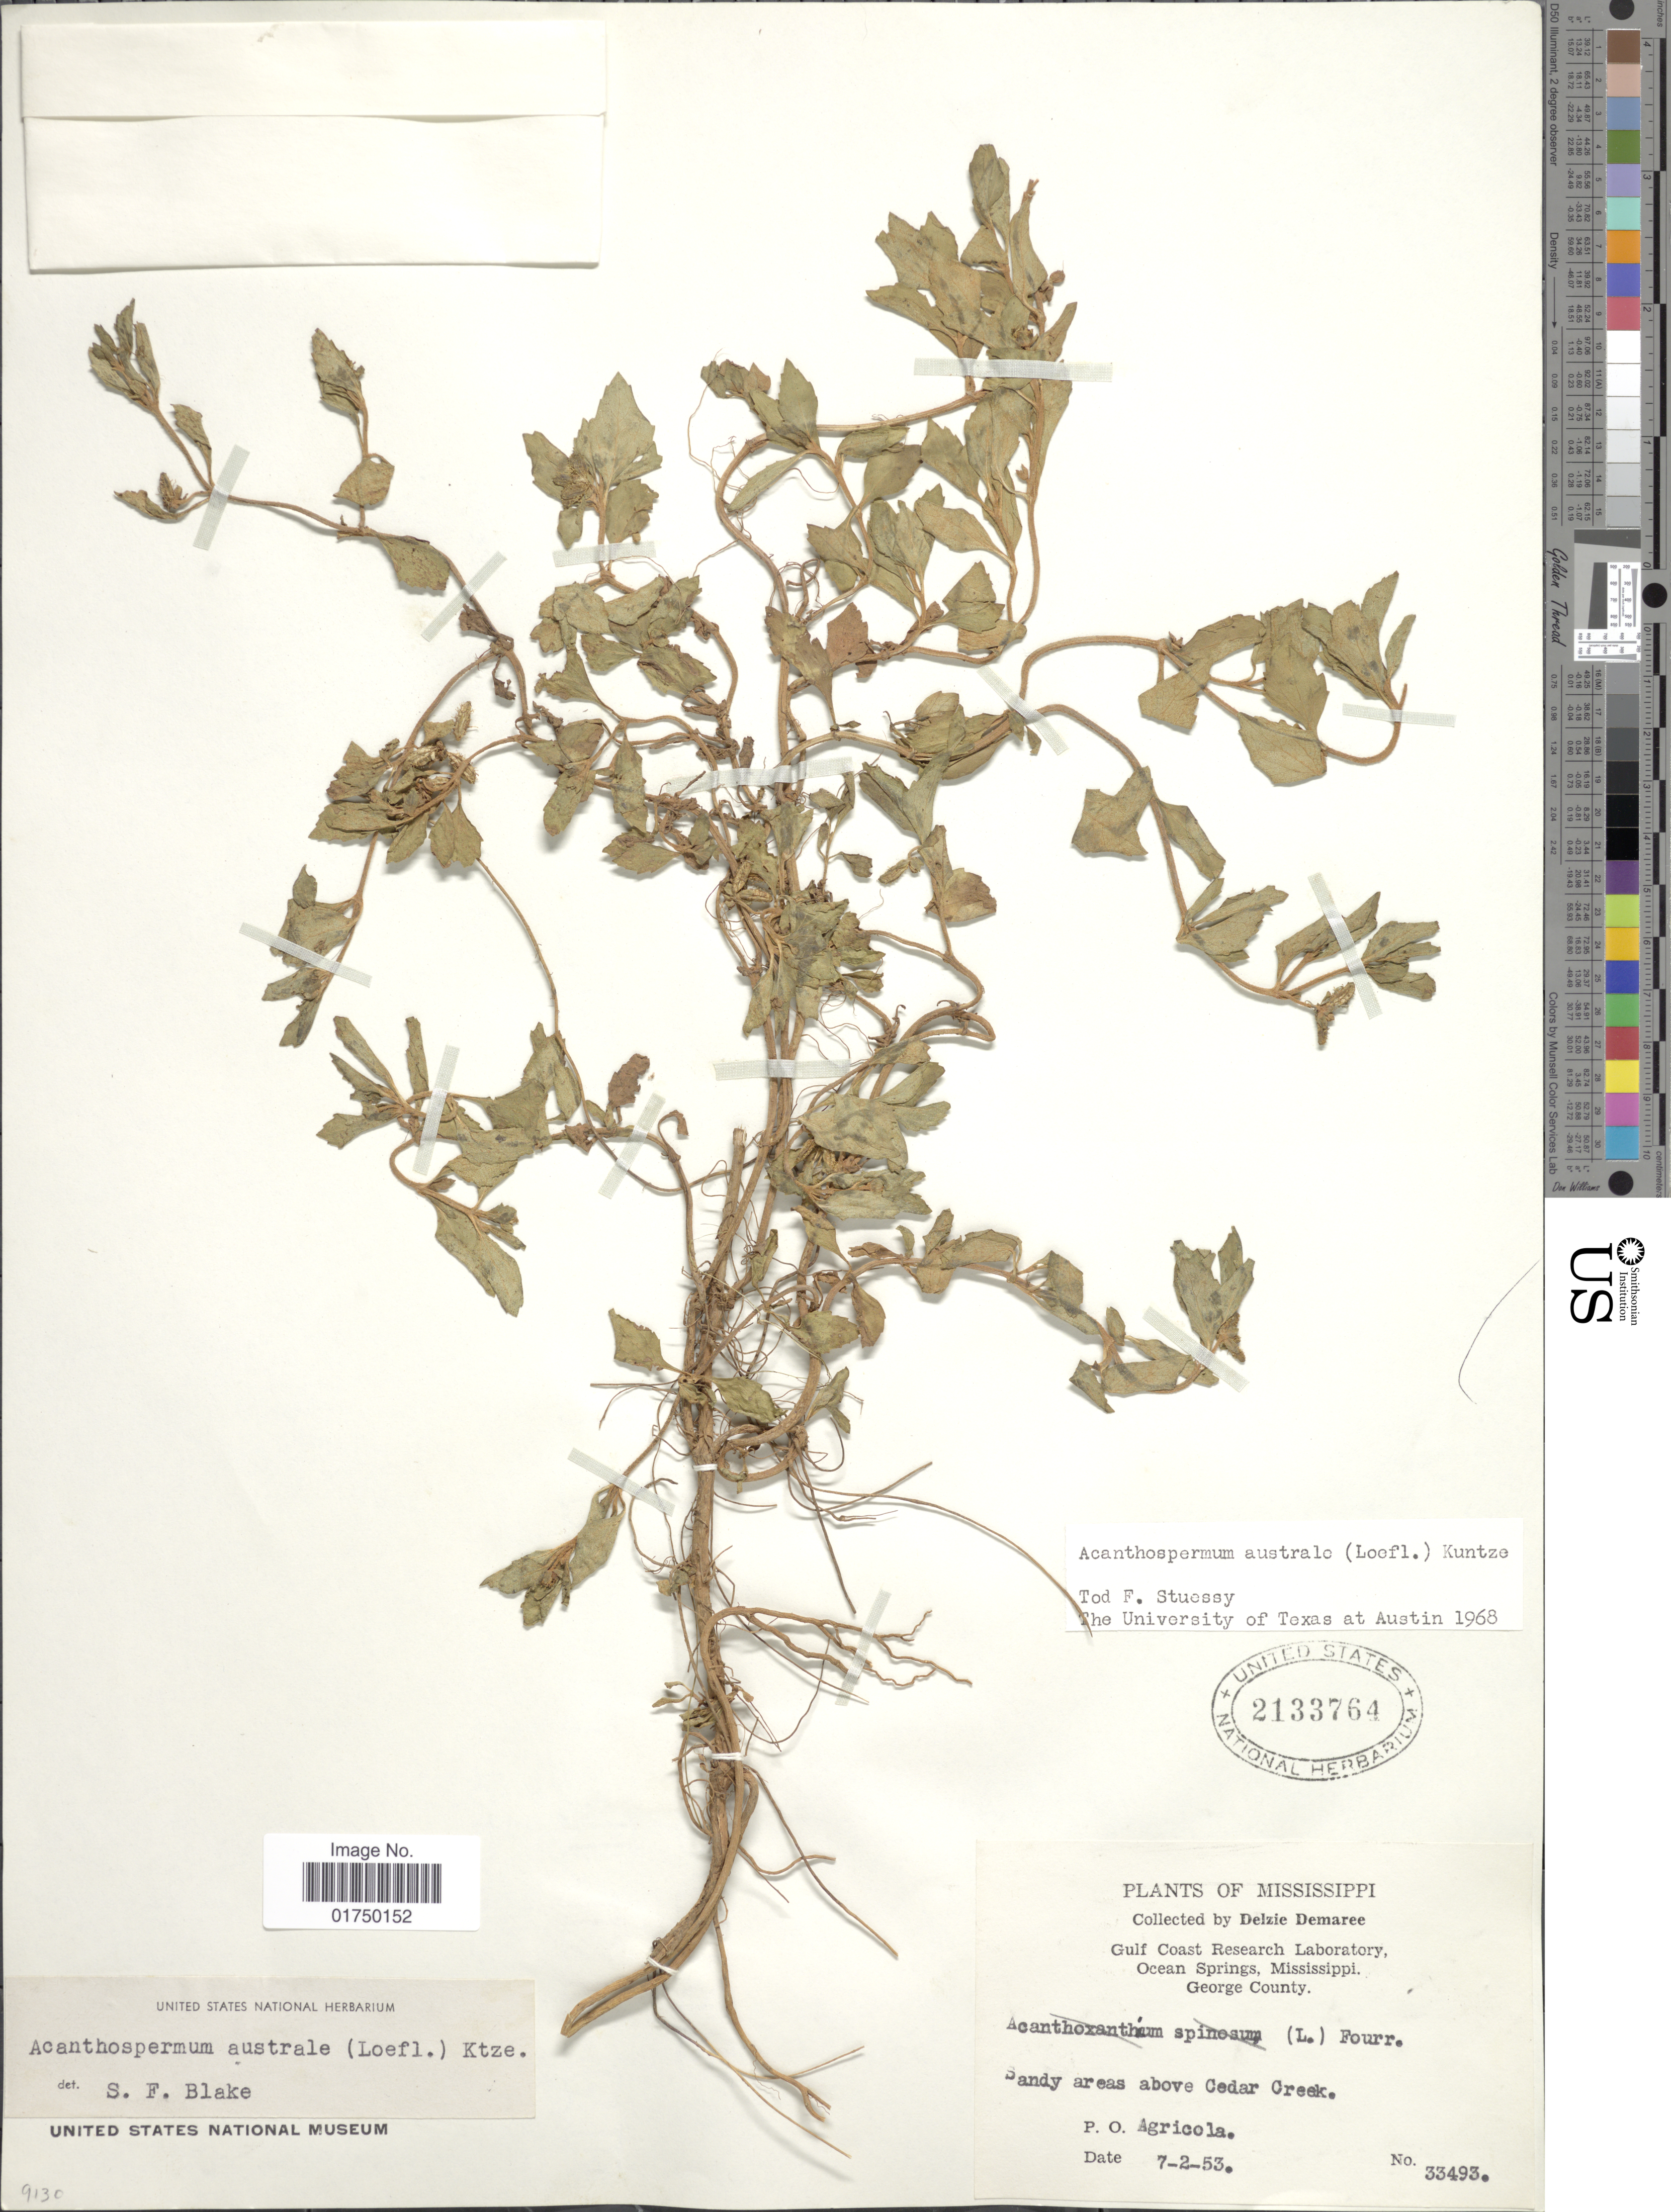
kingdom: Plantae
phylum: Tracheophyta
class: Magnoliopsida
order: Asterales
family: Asteraceae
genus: Acanthospermum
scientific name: Acanthospermum australe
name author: (Loefl.) Kuntze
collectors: D. Demaree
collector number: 33493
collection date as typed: Transcribed d/m/y: 2/7/53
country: United States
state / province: Mississippi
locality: Gulf Coast Research Laboratory, Ocean Springs, Mississippi. George County. Sandy areas above Cedar Creek, P.O. Agricola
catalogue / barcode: US 2133764